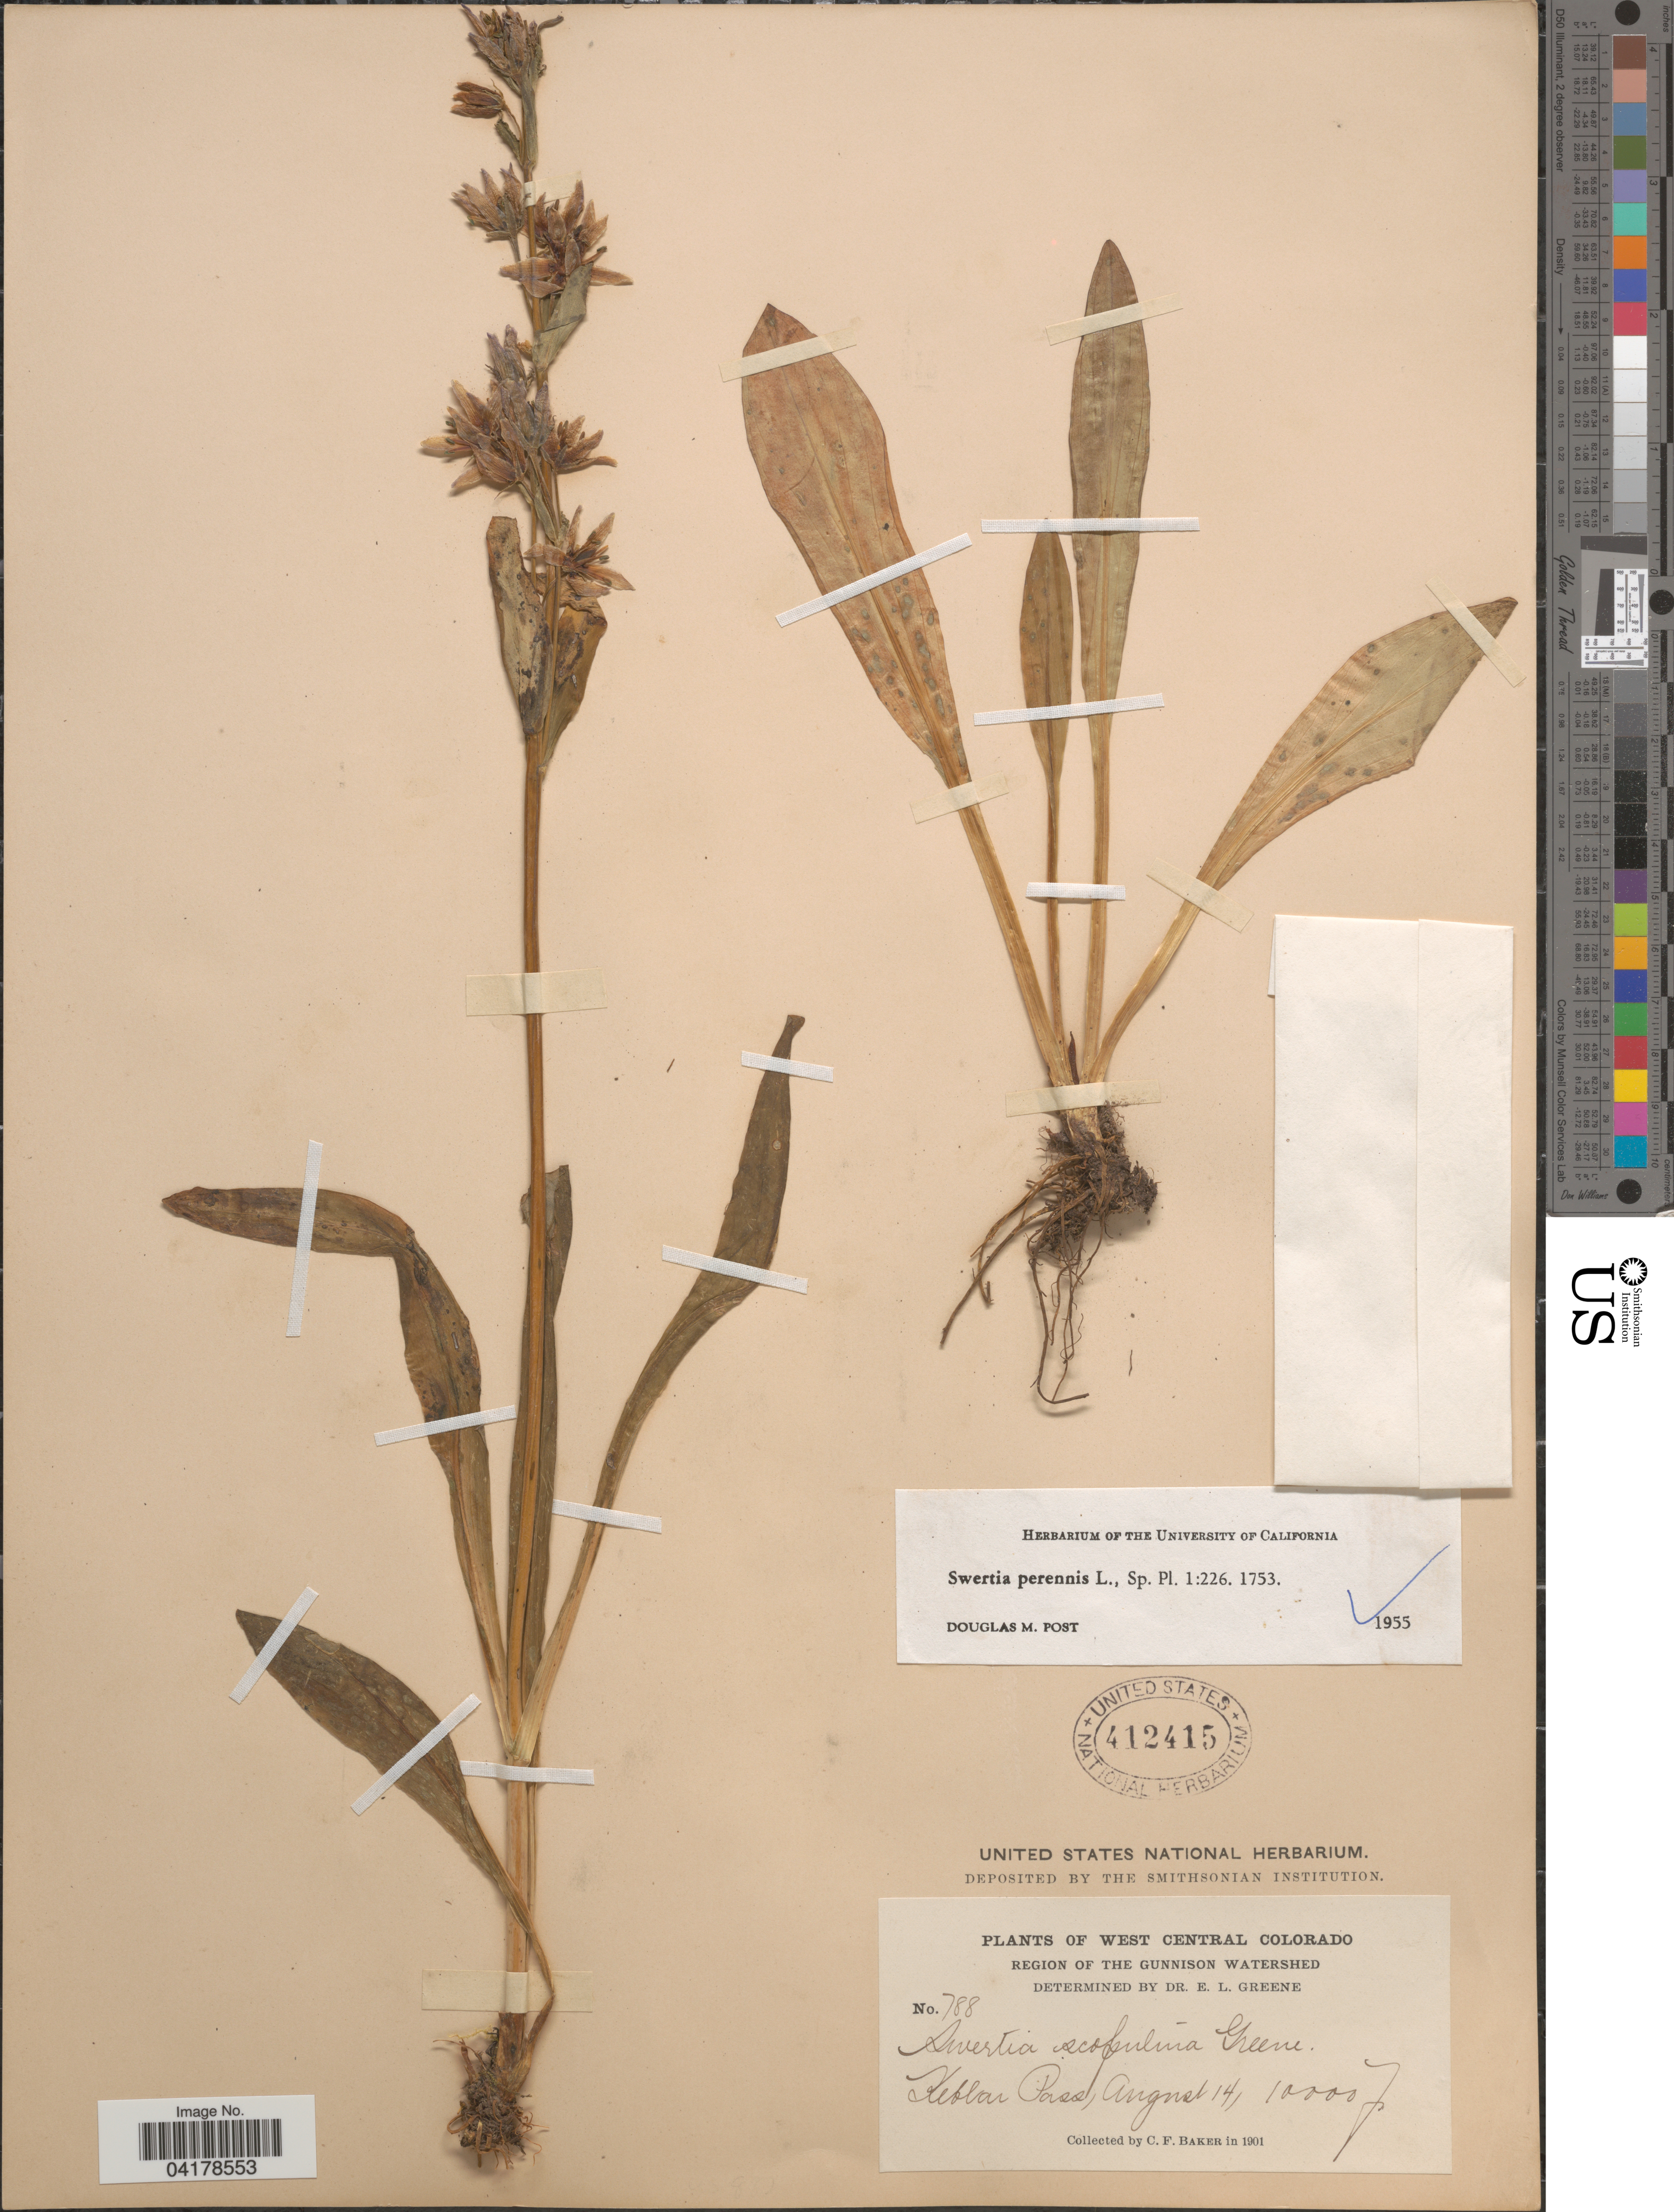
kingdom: Plantae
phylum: Tracheophyta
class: Magnoliopsida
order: Gentianales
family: Gentianaceae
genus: Swertia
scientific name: Swertia perennis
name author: L.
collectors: C. F. Baker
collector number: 788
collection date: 1901-08-14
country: United States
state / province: Colorado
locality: West Central Colorado. Region of the Gunnison Watershed. Keblar Pass.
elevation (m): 3048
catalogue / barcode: US 412415